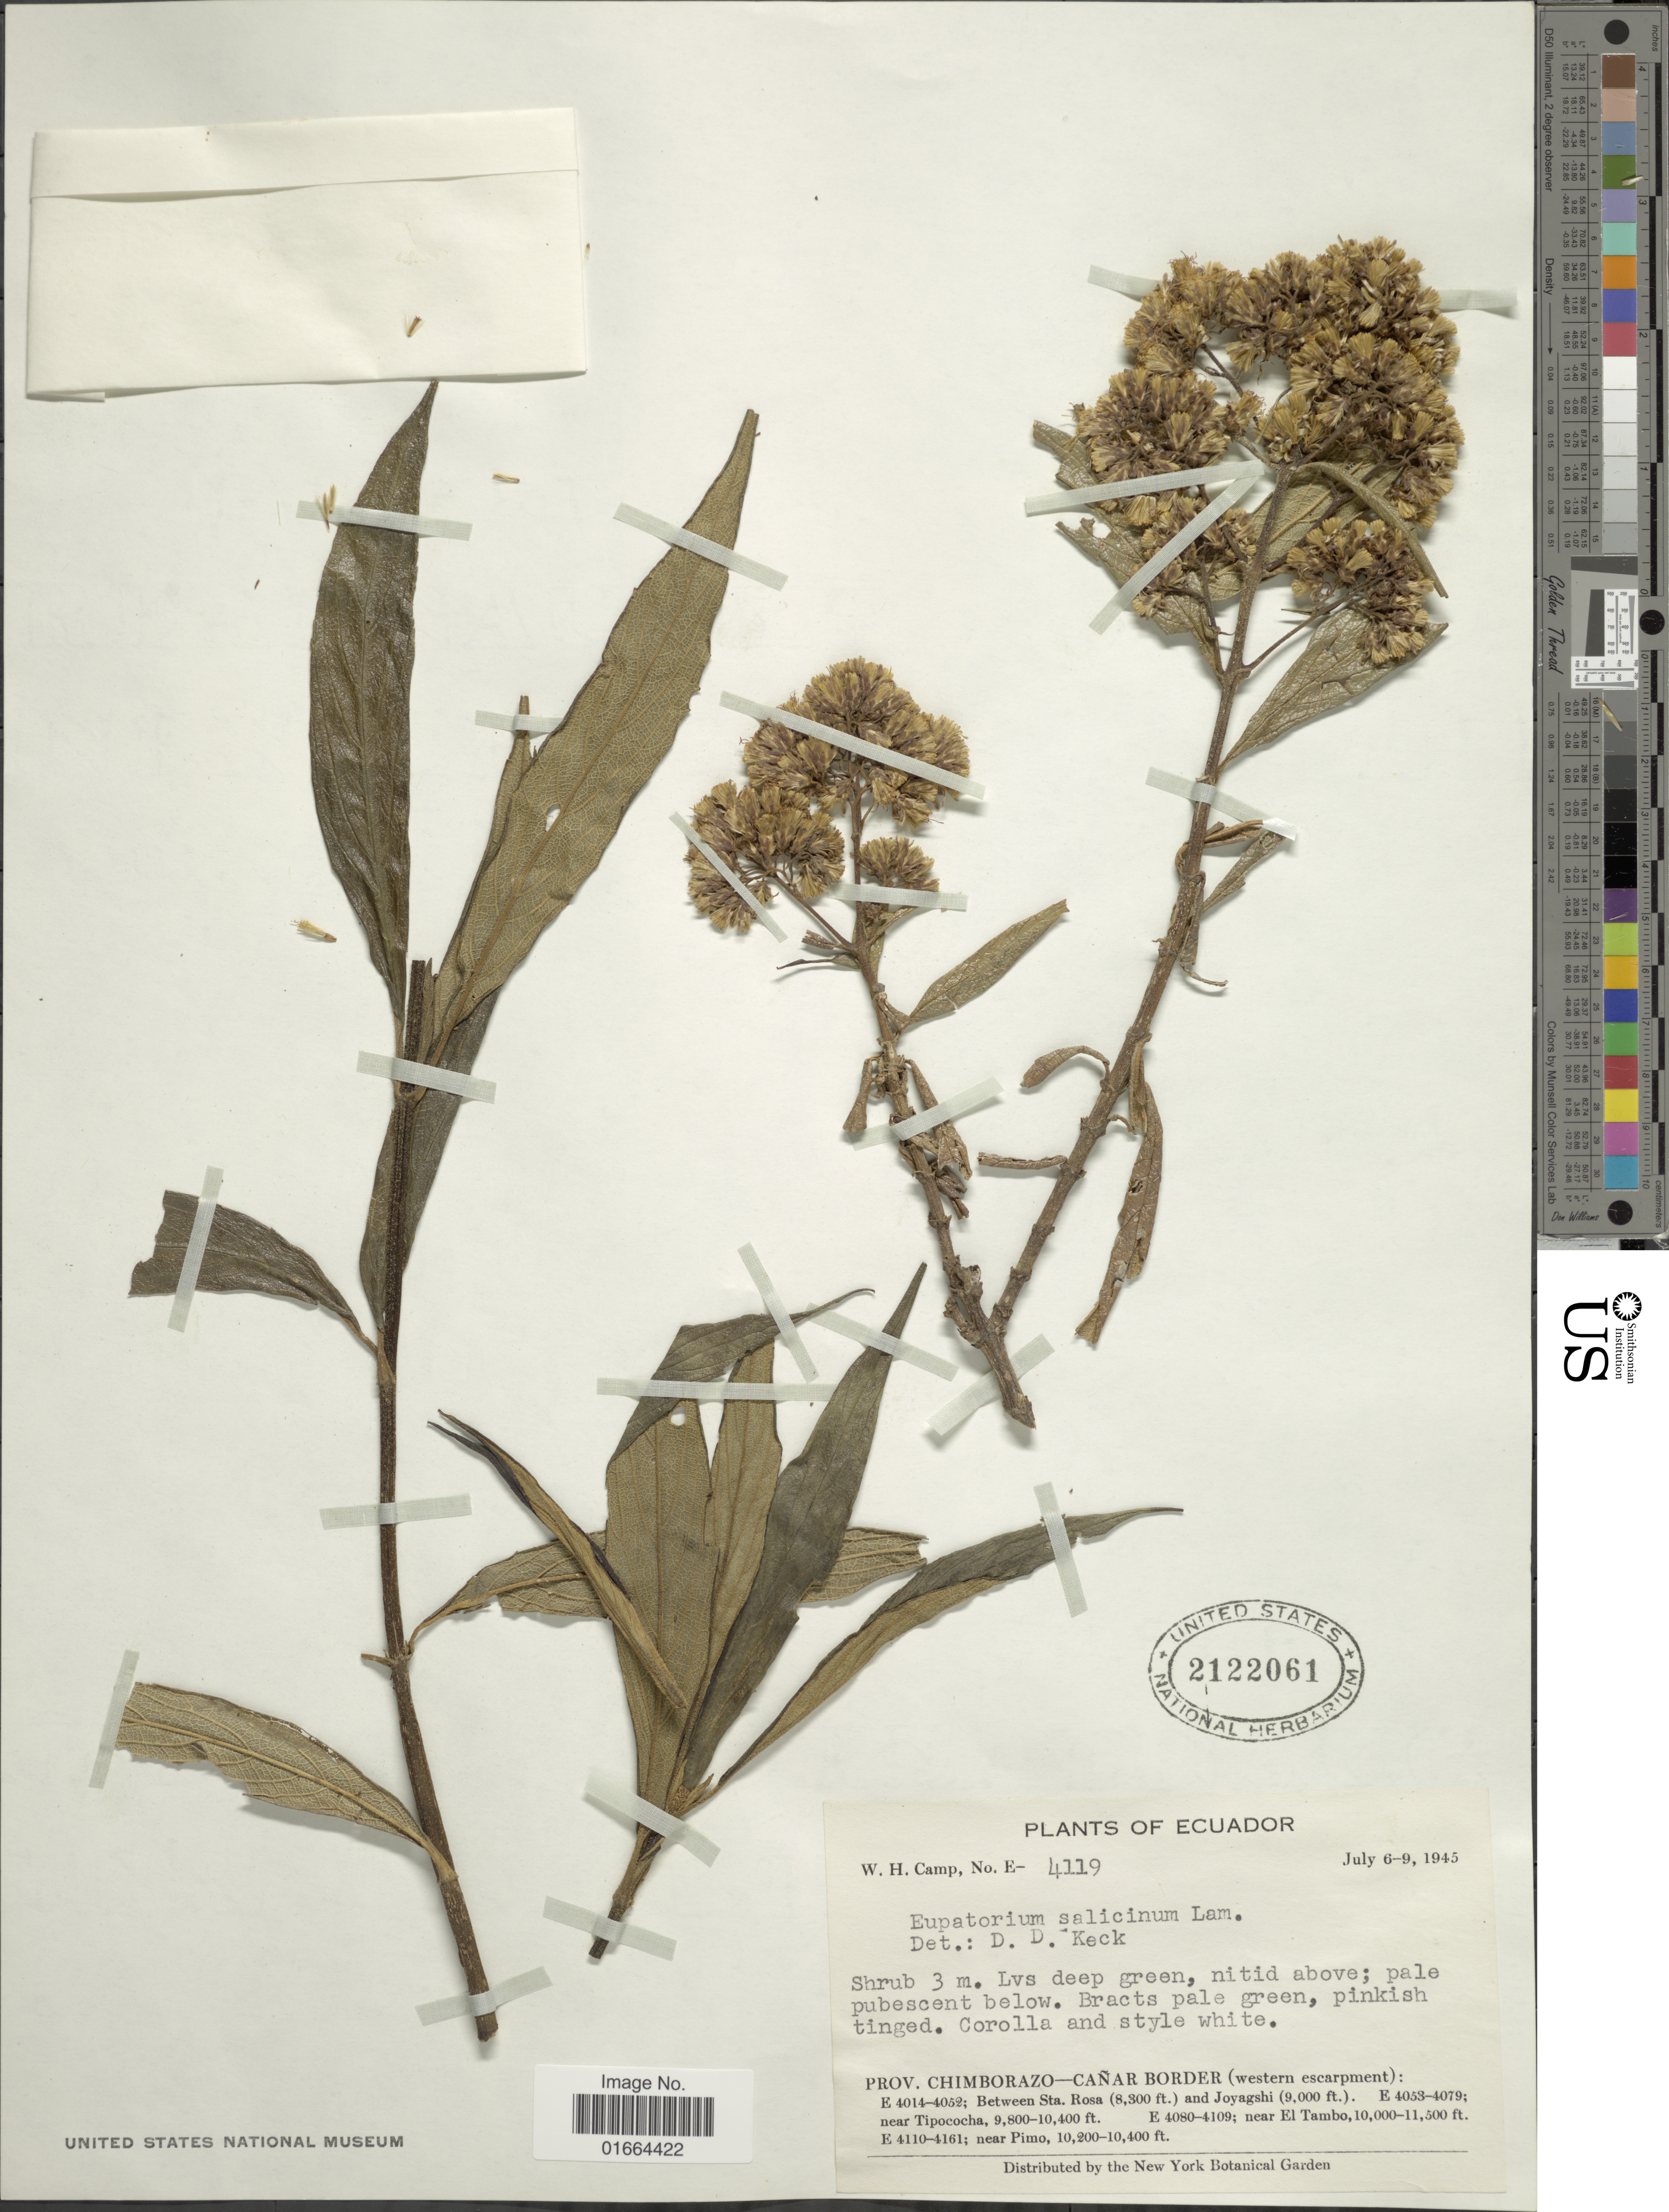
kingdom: Plantae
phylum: Tracheophyta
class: Magnoliopsida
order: Asterales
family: Asteraceae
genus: Badilloa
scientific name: Badilloa salicina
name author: (Lam.) R.M. King & H. Rob.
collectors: W. H. Camp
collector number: E-4119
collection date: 1945-07-06/1945-07-09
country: Ecuador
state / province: Chimborazo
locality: Prov. Chimborazo, Canar Border (western escarpment): E4014-4052; Between Sta. Rosa and Joyagshi, E 4053-4079; near Tipococha, E 4080-4109; near El Tambo, E 4110-4161; near Pimo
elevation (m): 2530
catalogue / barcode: US 2122061